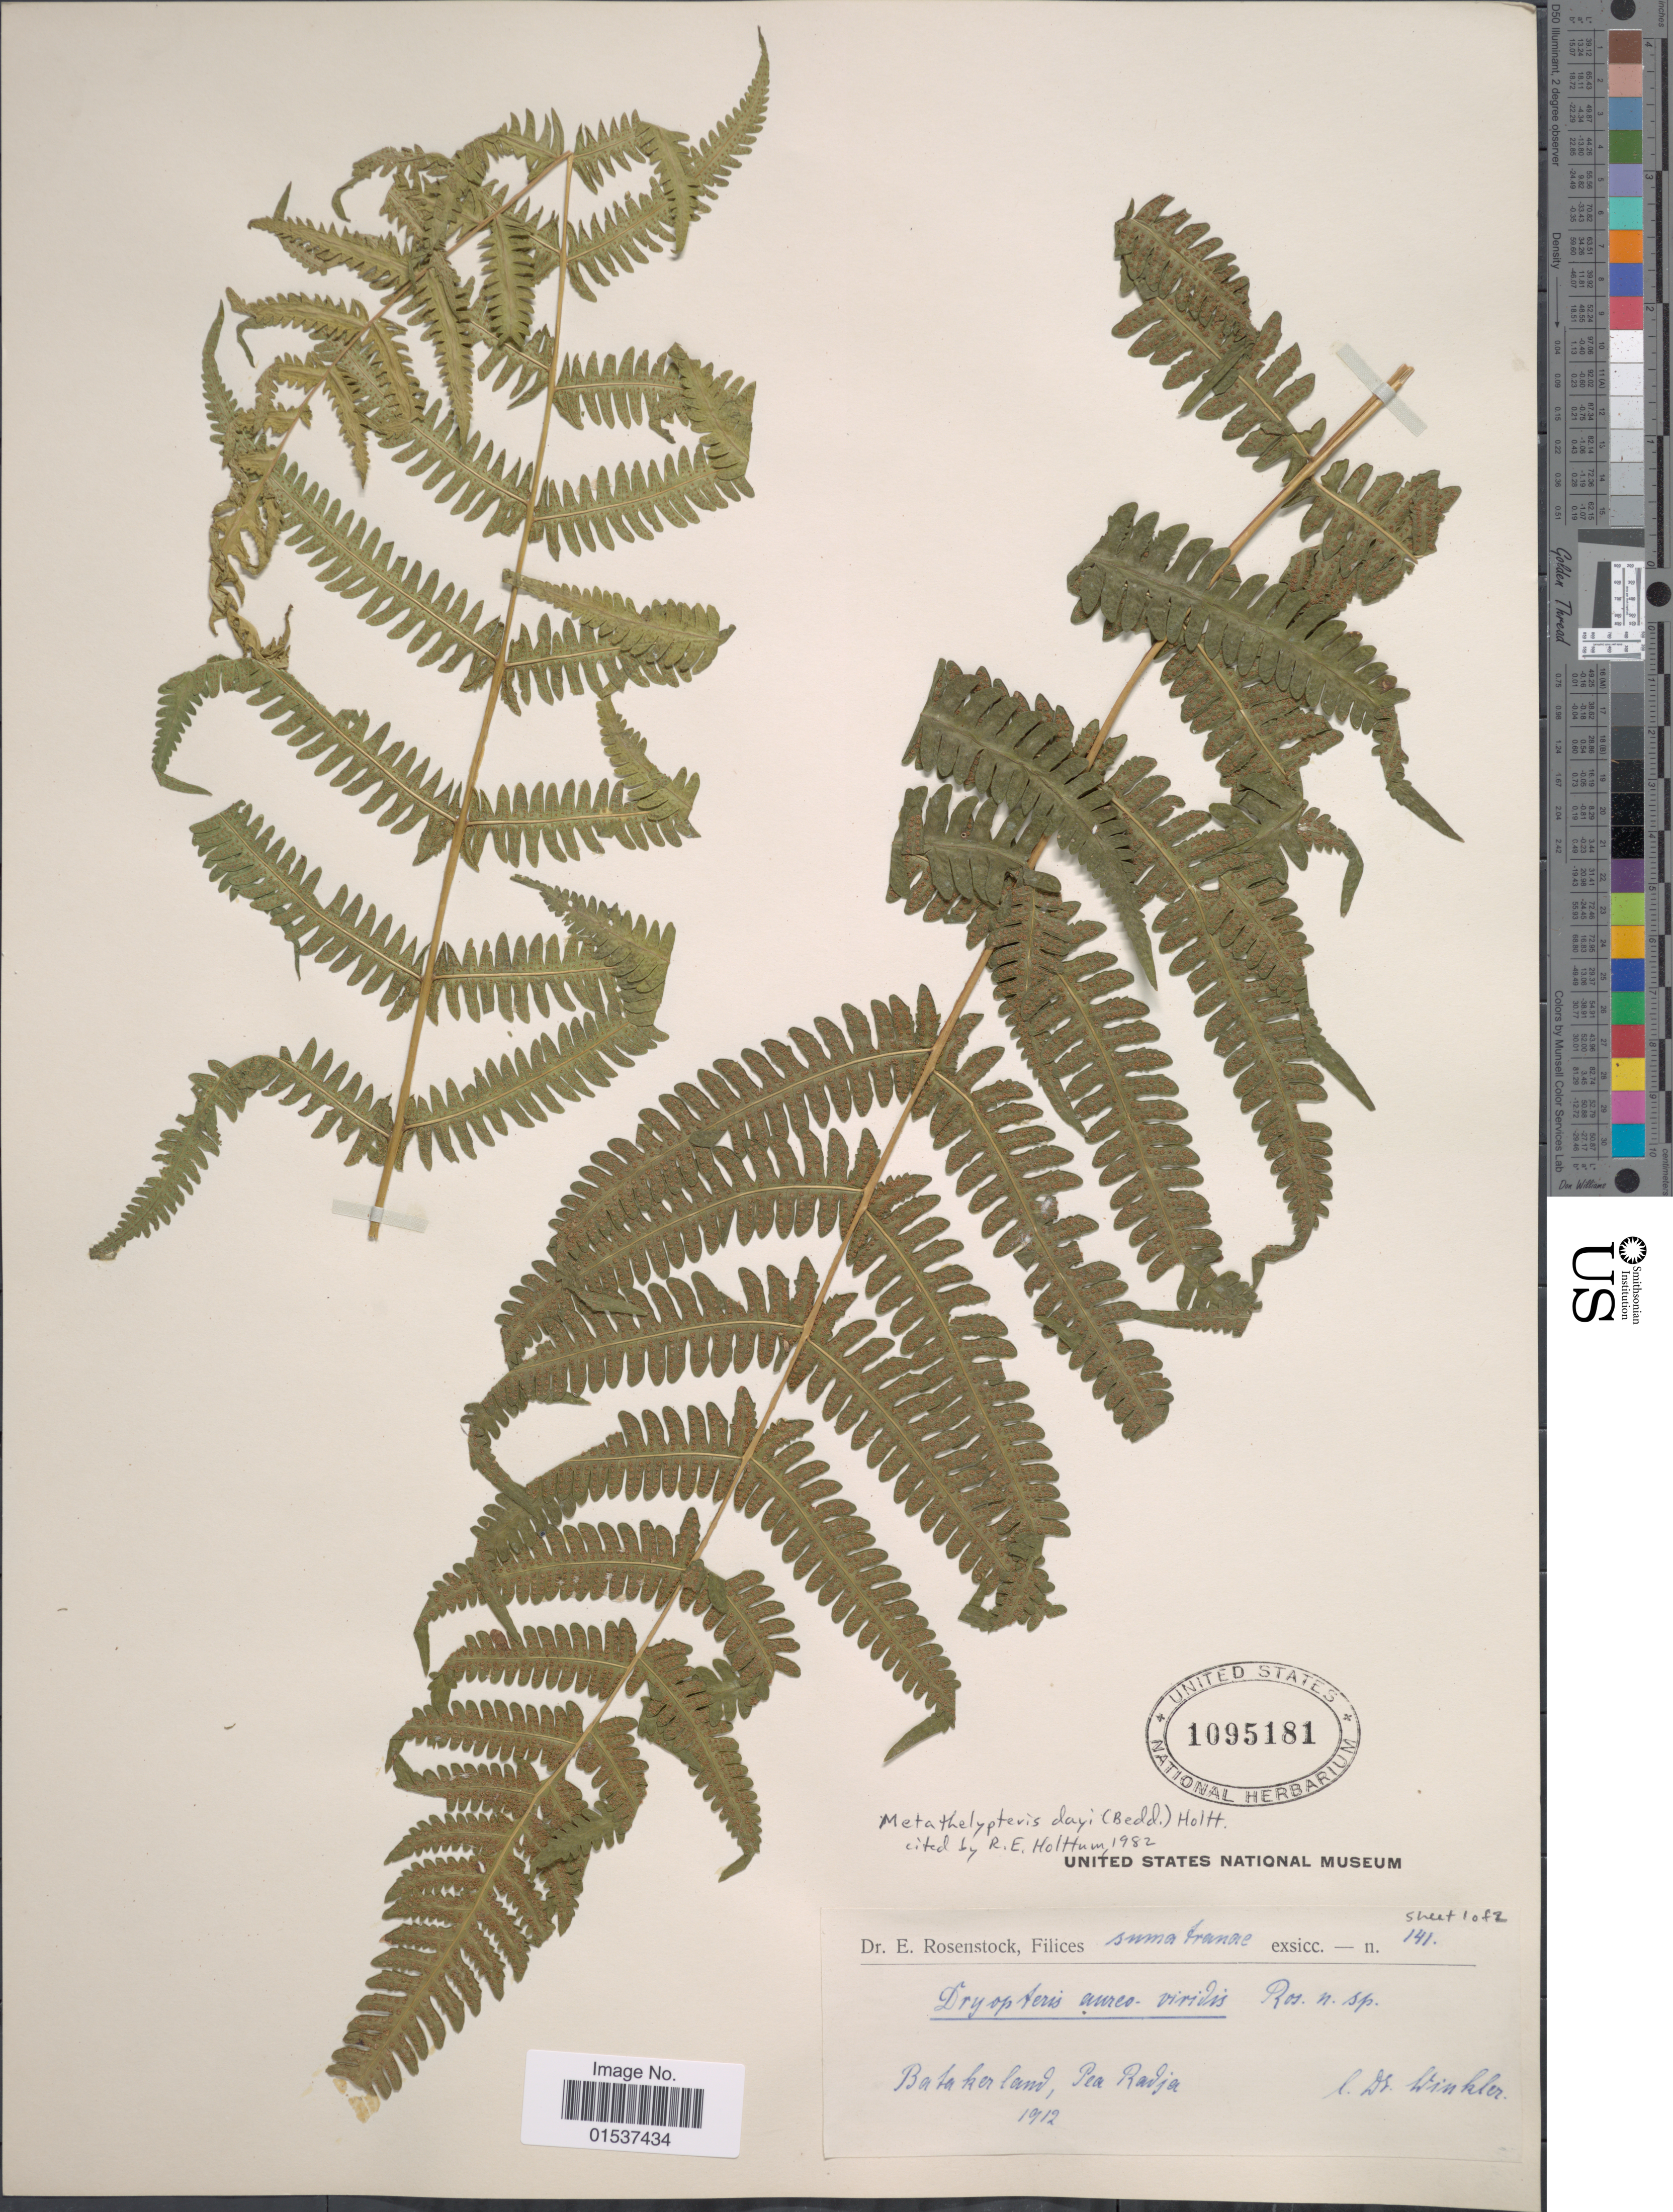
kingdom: Plantae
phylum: Tracheophyta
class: Polypodiopsida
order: Polypodiales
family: Thelypteridaceae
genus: Metathelypteris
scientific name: Metathelypteris dayi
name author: (Bedd.) Holttum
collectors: -. Winkler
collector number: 141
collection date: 1912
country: Indonesia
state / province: Sumatra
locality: Sumatranae, Batakerland, Tea Radja,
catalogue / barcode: US 1095181